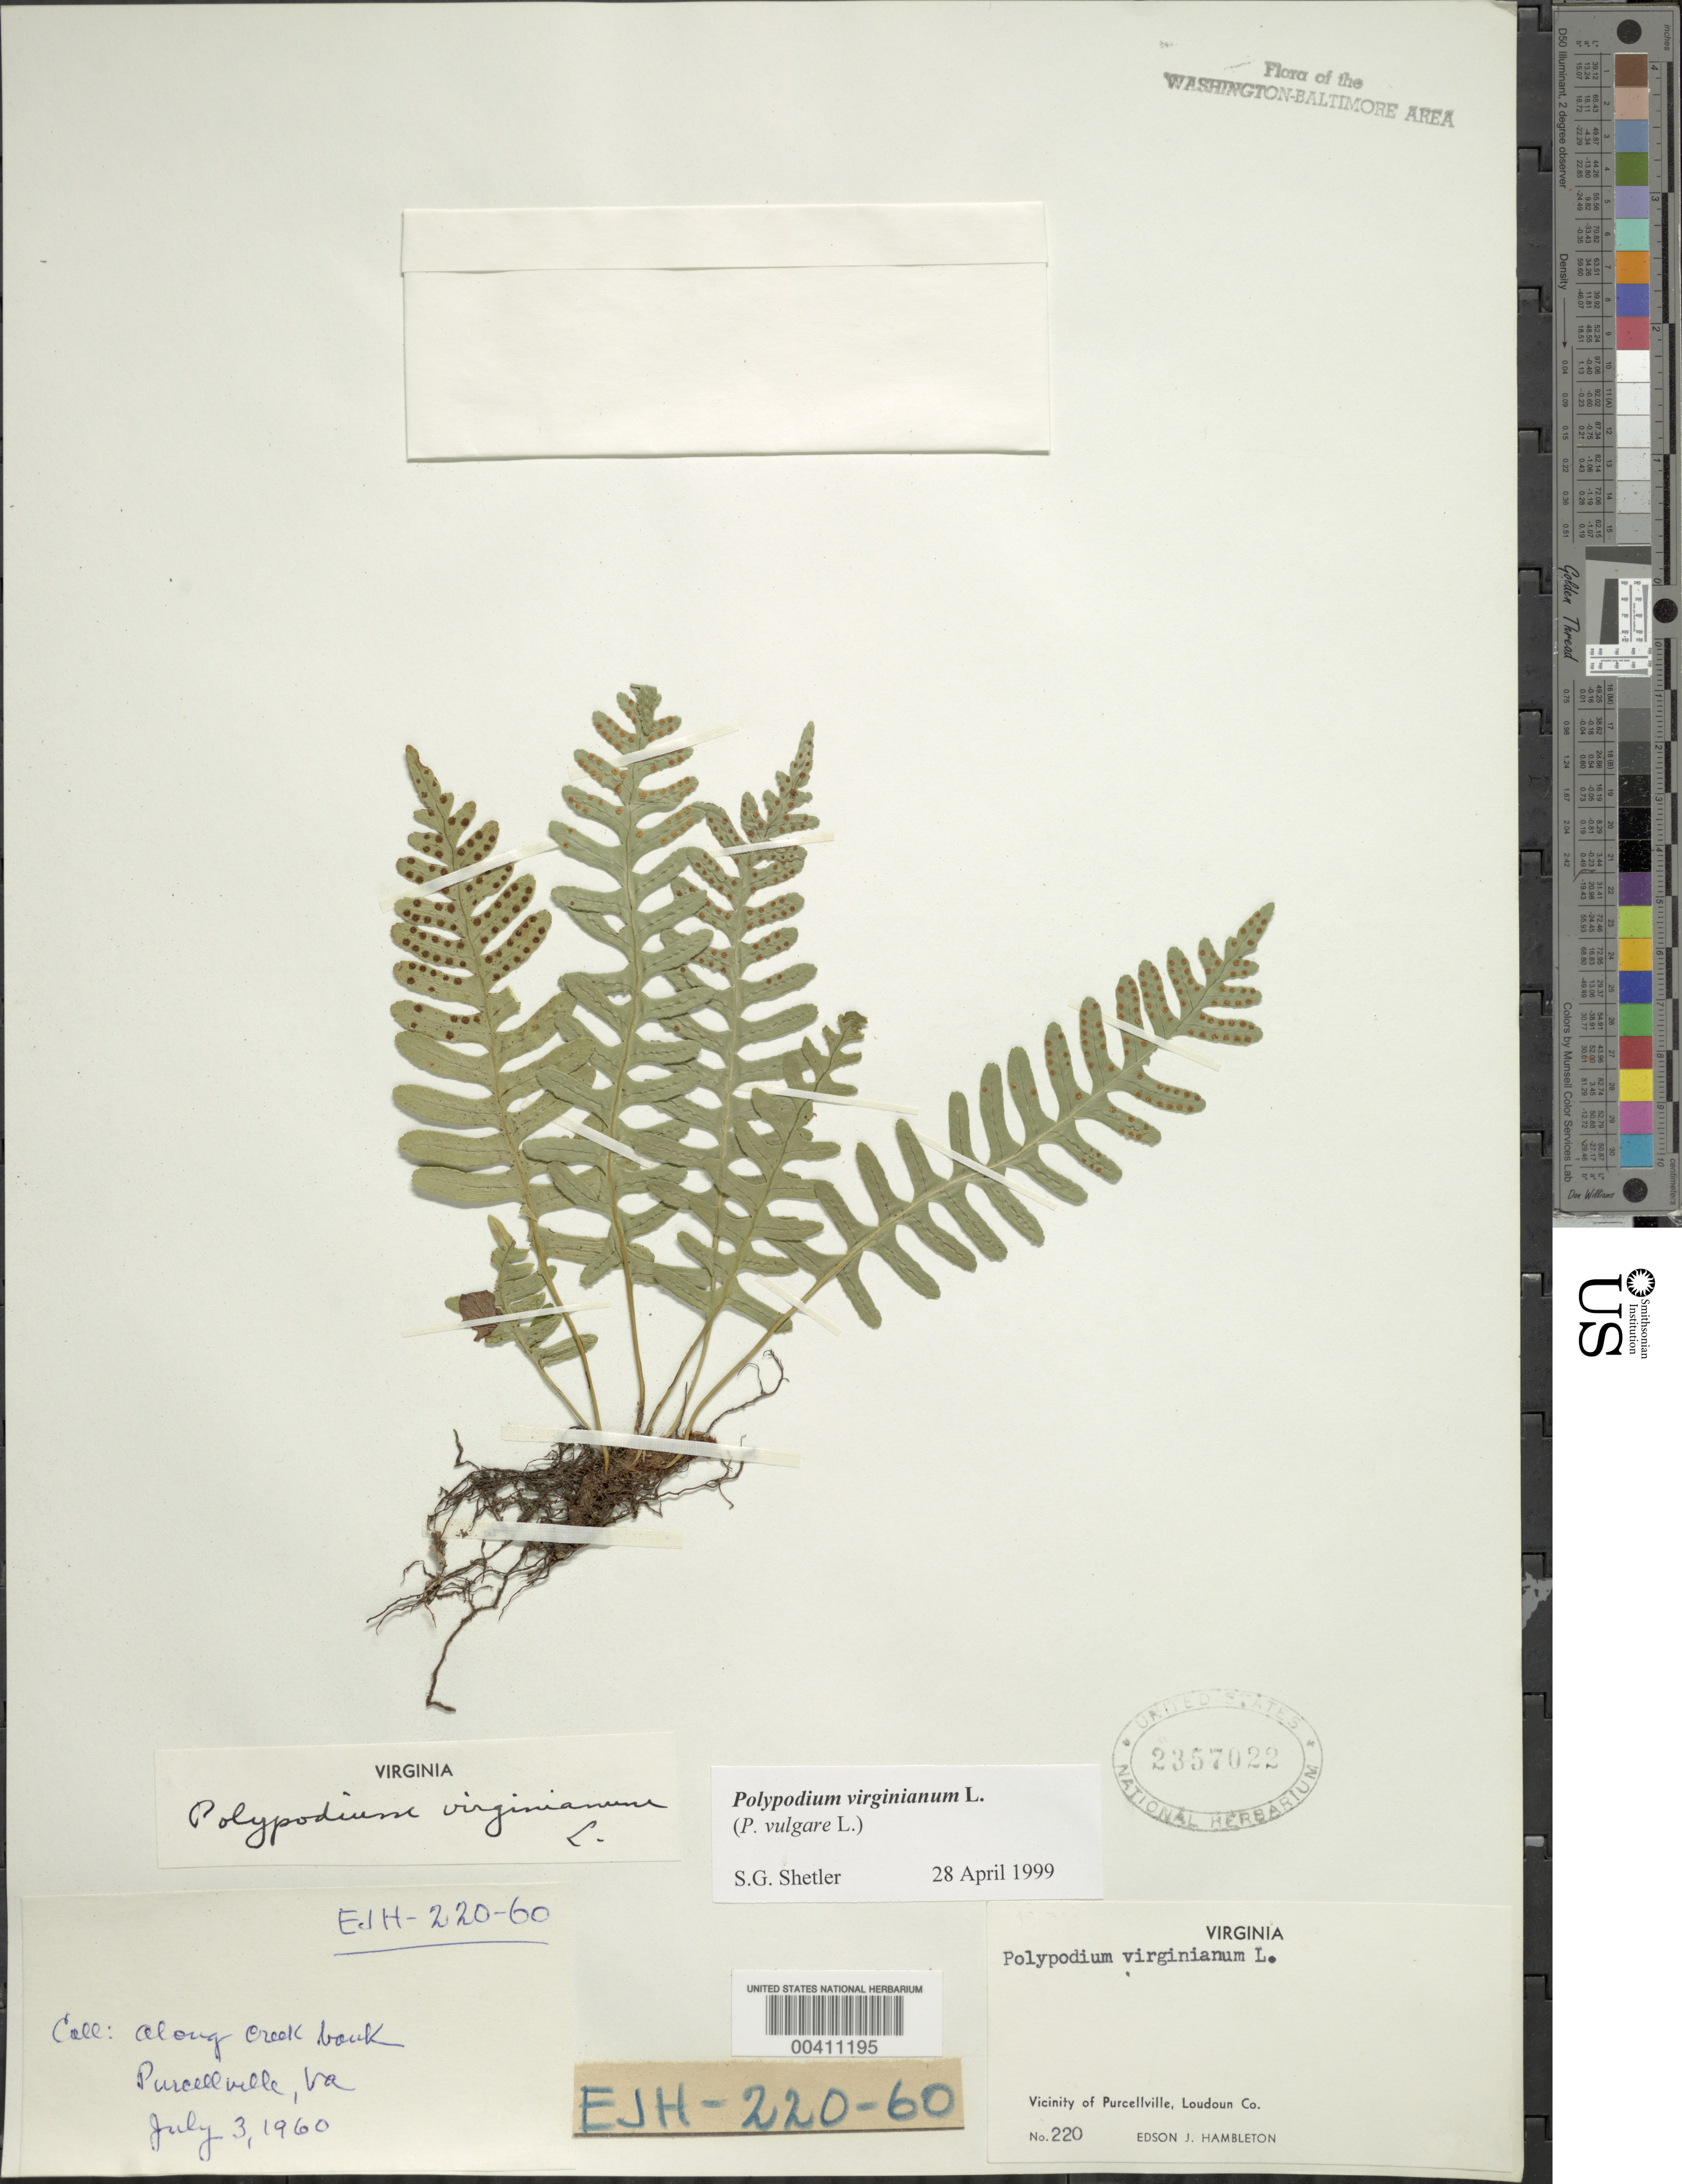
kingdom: Plantae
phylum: Tracheophyta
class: Polypodiopsida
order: Polypodiales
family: Polypodiaceae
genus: Polypodium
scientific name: Polypodium virginianum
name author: L.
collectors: E. Hambleton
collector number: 220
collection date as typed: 03 Jul 1960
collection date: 1960-07-03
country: United States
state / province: Virginia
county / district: Loudoun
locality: Purcellville vicinity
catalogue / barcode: US 2357022